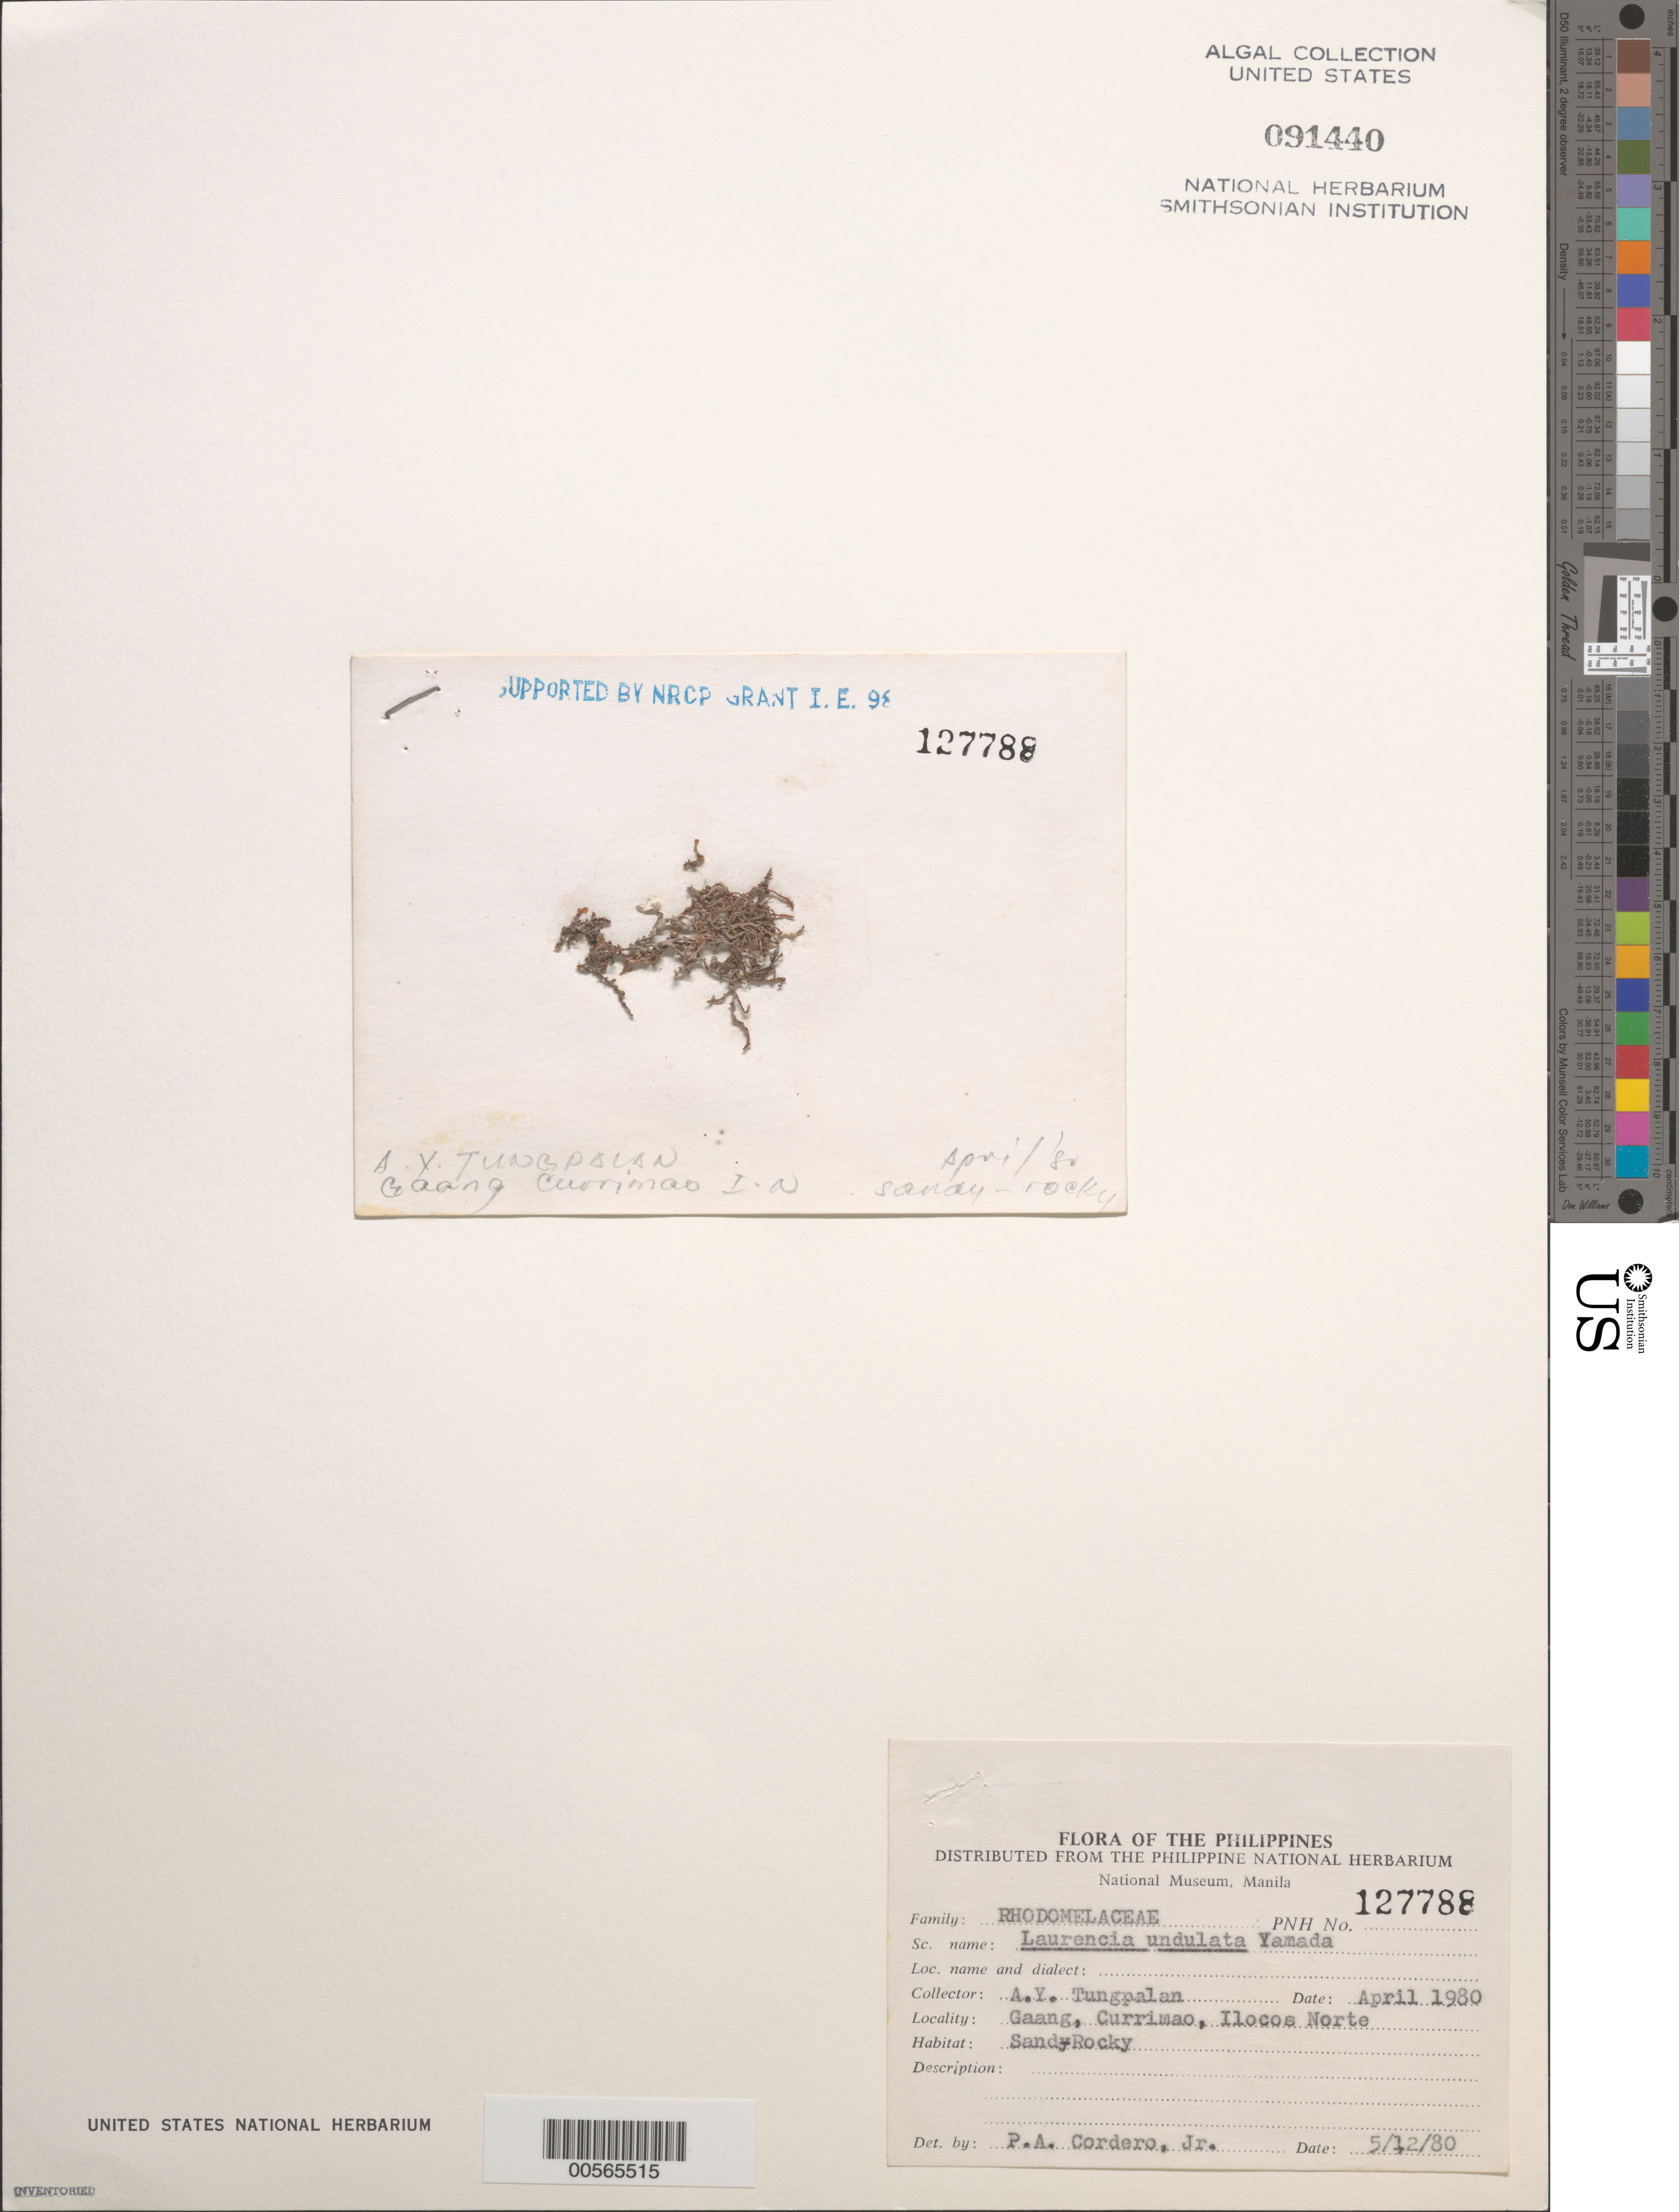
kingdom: Plantae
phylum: Rhodophyta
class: Florideophyceae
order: Ceramiales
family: Rhodomelaceae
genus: Laurencia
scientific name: Laurencia undulata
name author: Yamada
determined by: Cordero, P. A., Jr.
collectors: A. Tungpalan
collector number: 127788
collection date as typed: Apr 1980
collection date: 1980-04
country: Philippines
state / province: Ilocos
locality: Gaang, currimao, ilocos norte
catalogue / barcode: US 91440